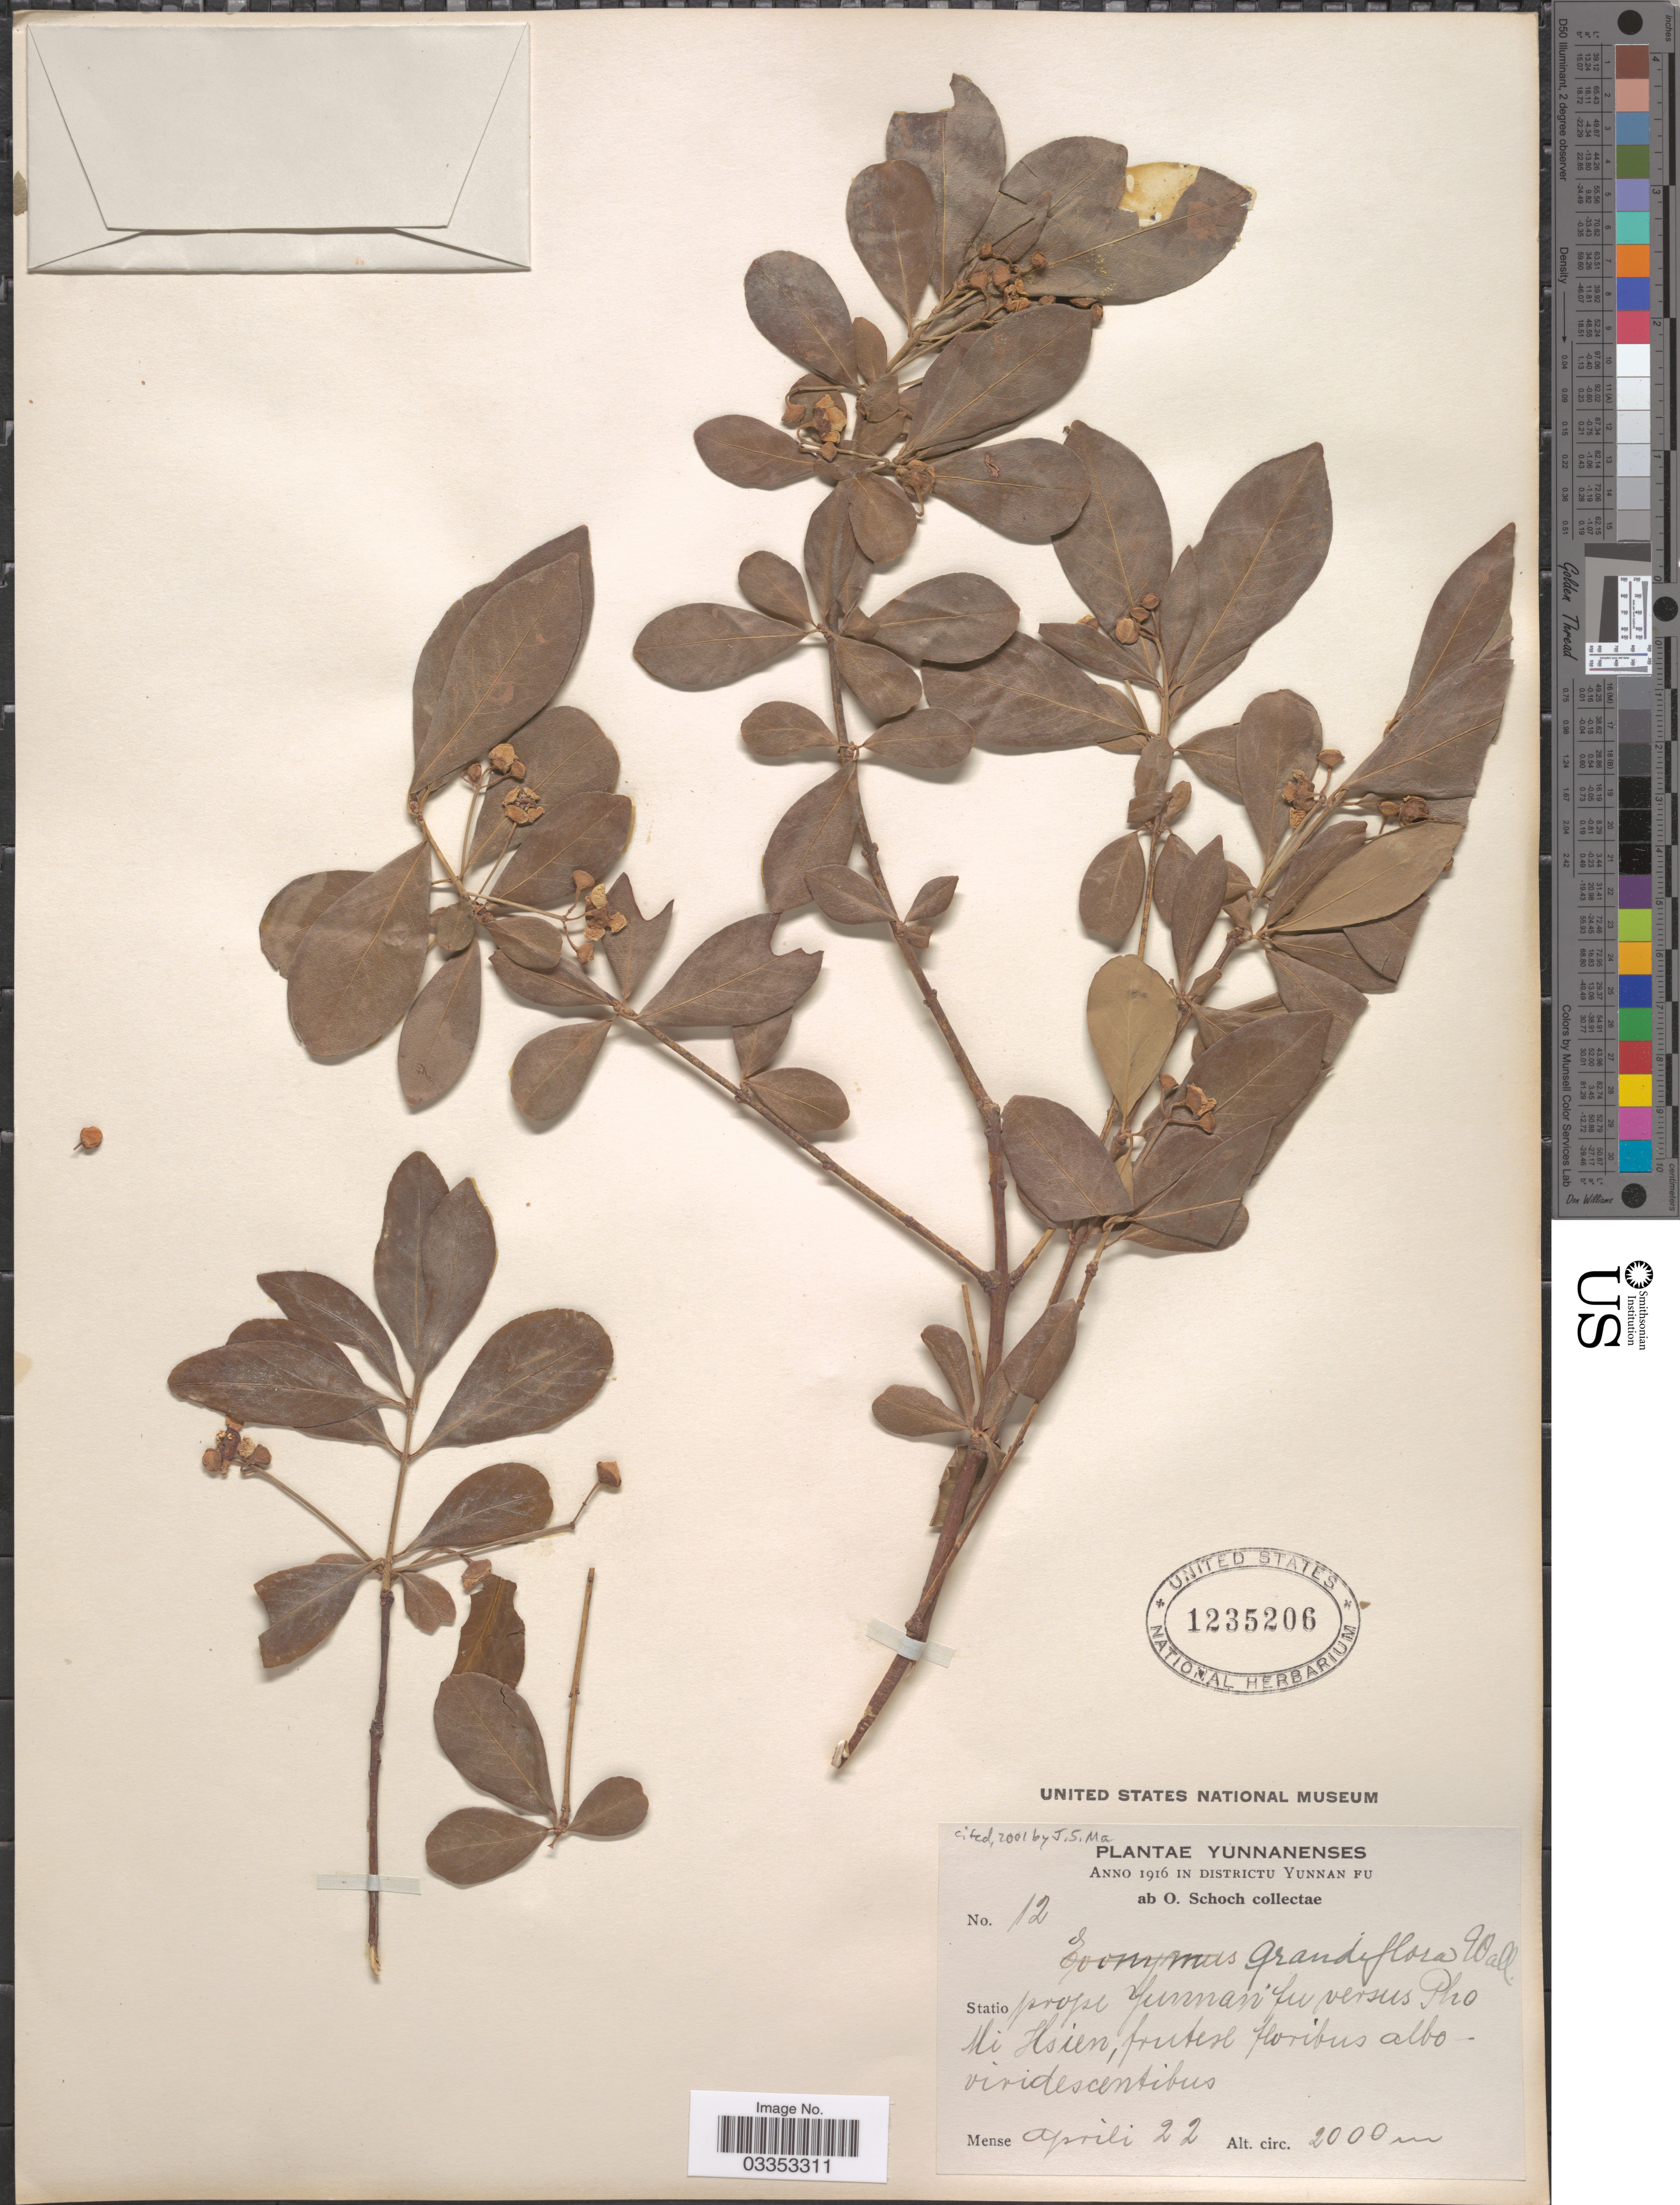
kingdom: Plantae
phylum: Tracheophyta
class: Magnoliopsida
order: Celastrales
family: Celastraceae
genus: Euonymus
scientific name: Euonymus grandiflorus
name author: Wall.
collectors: O. Schoch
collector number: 12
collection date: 1916-04-22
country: China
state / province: Yunnan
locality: In Districtu Yunnan Fu. Statio prope Yunnan fu versus Pho Mi Hsien.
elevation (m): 2000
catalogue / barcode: US 1235206